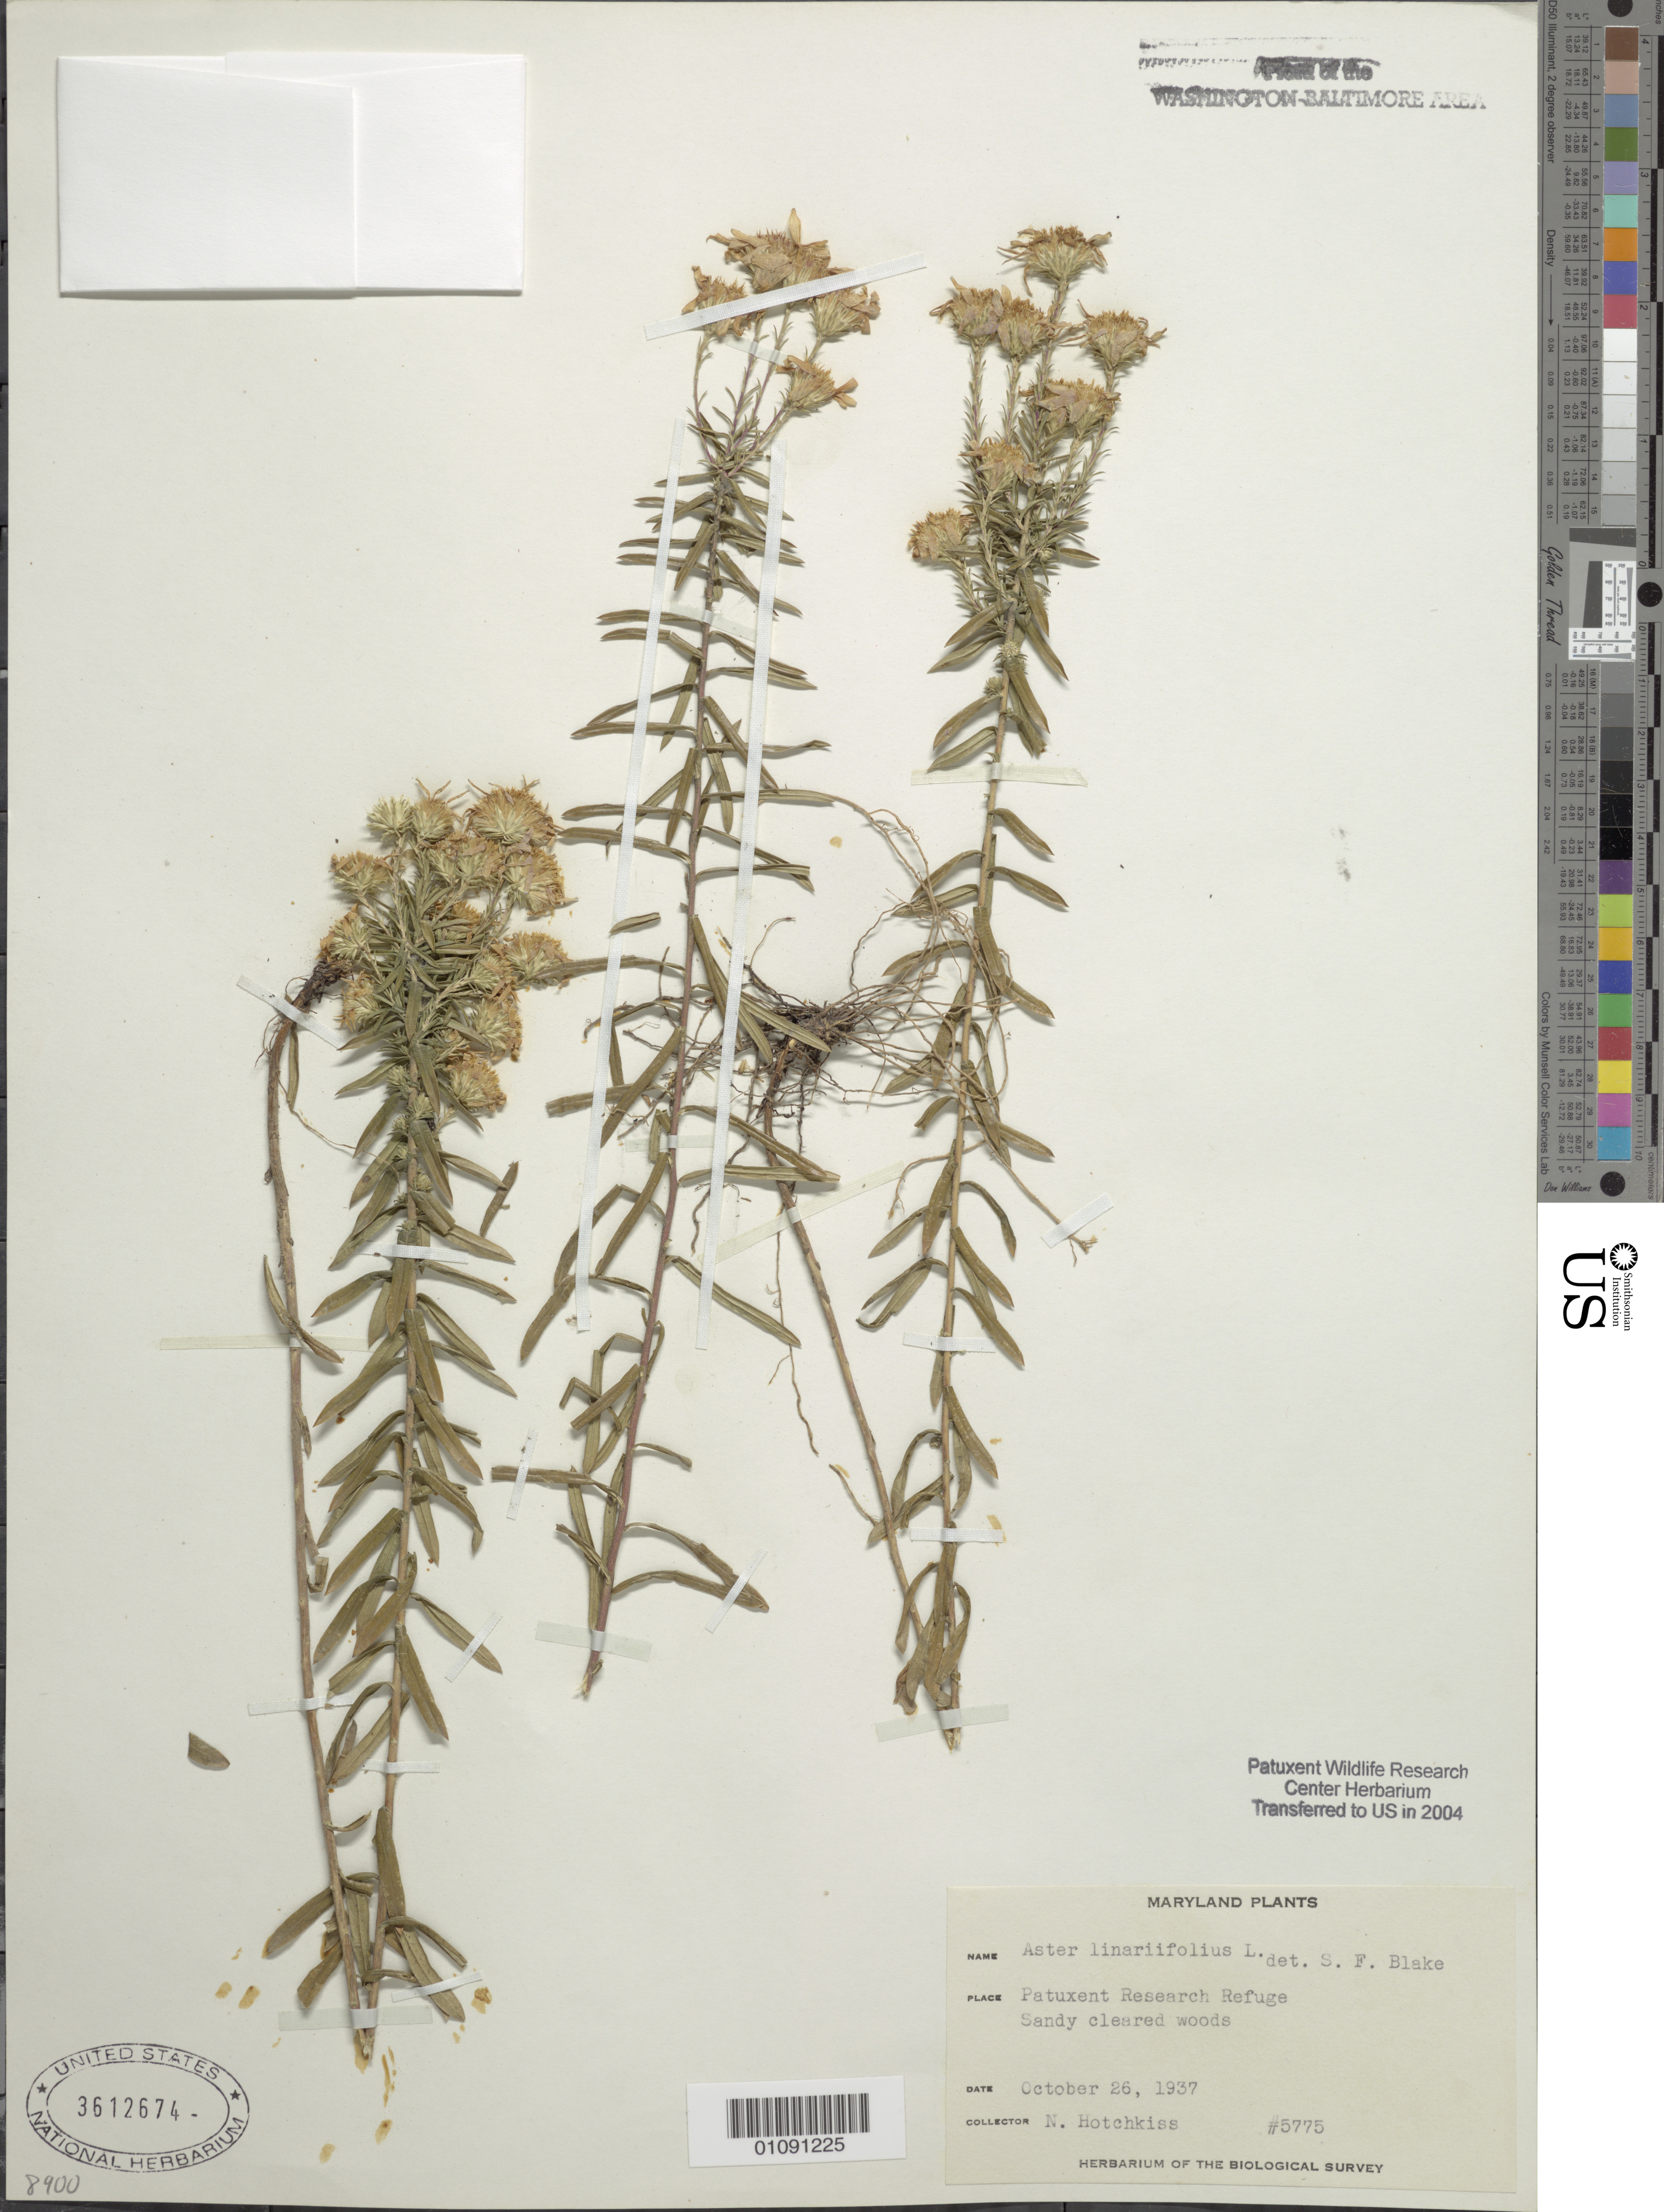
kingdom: Plantae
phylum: Tracheophyta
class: Magnoliopsida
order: Asterales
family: Asteraceae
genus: Ionactis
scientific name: Ionactis linariifolia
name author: (L.) Greene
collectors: N. Hotchkiss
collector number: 5775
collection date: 1937-10-26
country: United States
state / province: Maryland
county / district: Prince George's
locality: Patuxent Wildlife Refuge.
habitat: Sandy cleared woods.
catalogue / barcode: US 3612674